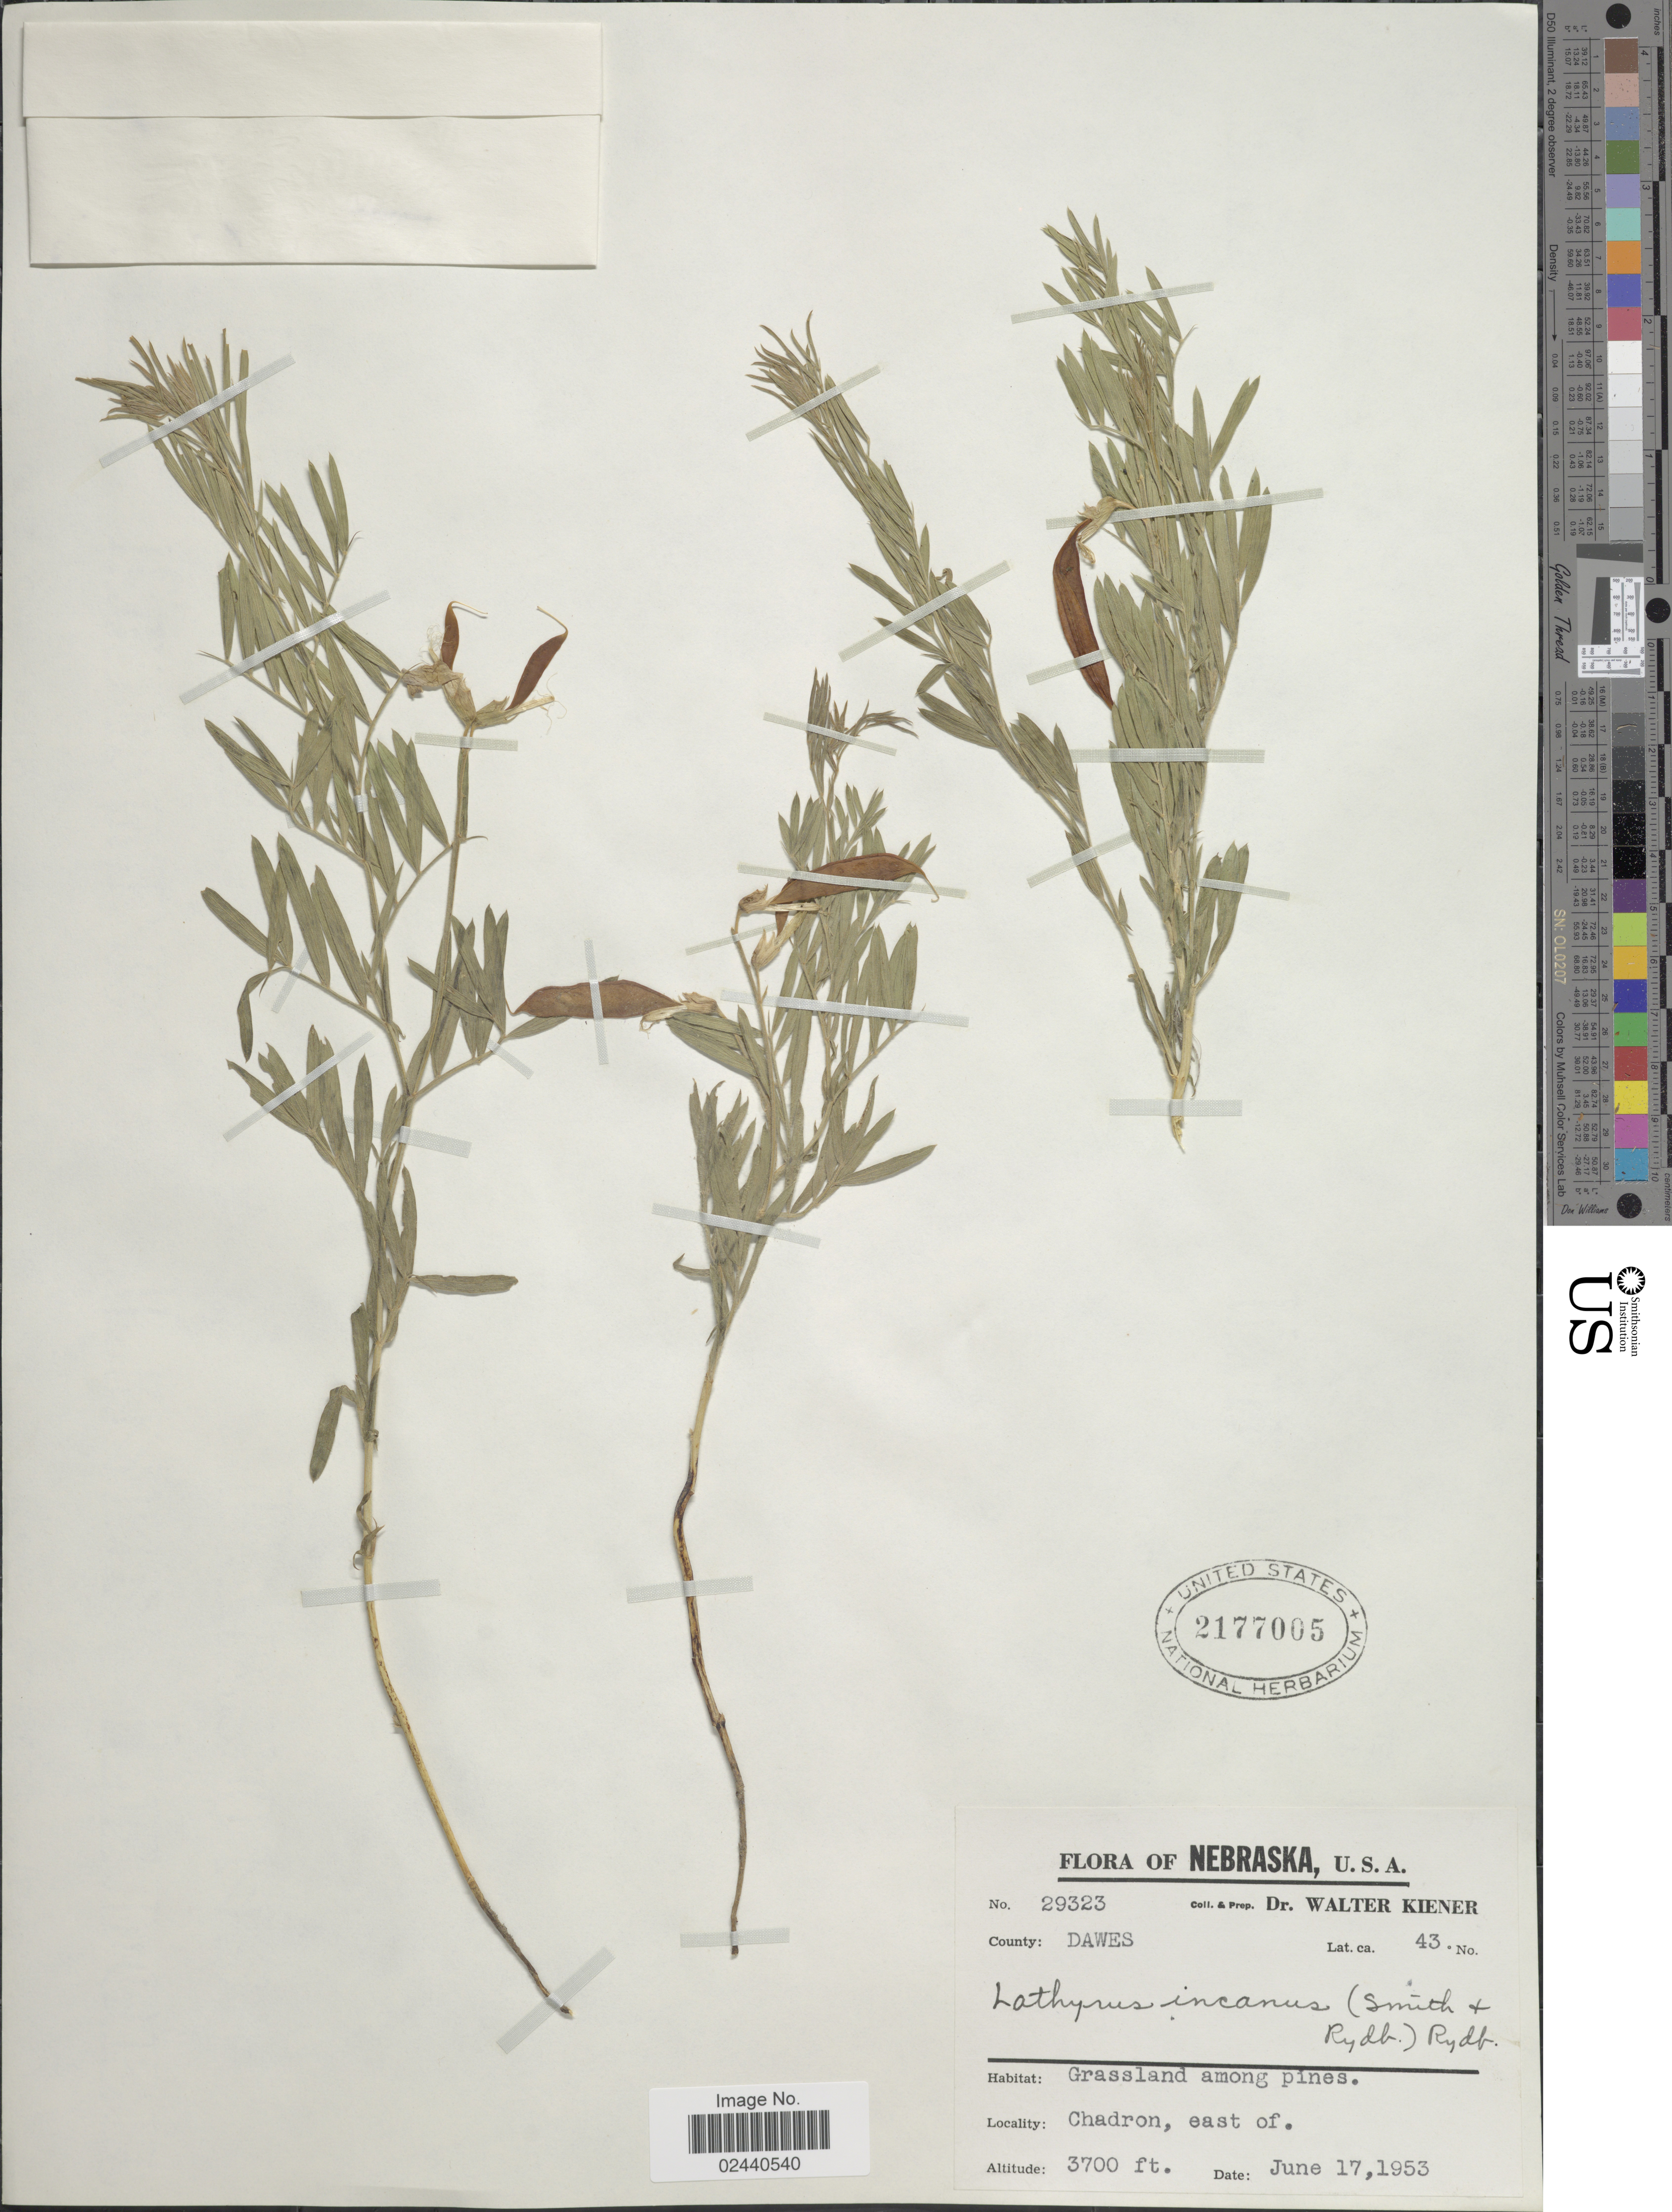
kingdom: Plantae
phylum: Tracheophyta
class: Magnoliopsida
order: Fabales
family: Fabaceae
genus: Lathyrus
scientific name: Lathyrus incanus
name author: (J.G. Sm. & Rydb.) Rydb.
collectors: W. Kiener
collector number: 29323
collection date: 1953-06-17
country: United States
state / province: Nebraska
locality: County: Dawes. Grassland among pines. Chadron, east of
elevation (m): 1128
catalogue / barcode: US 2177005